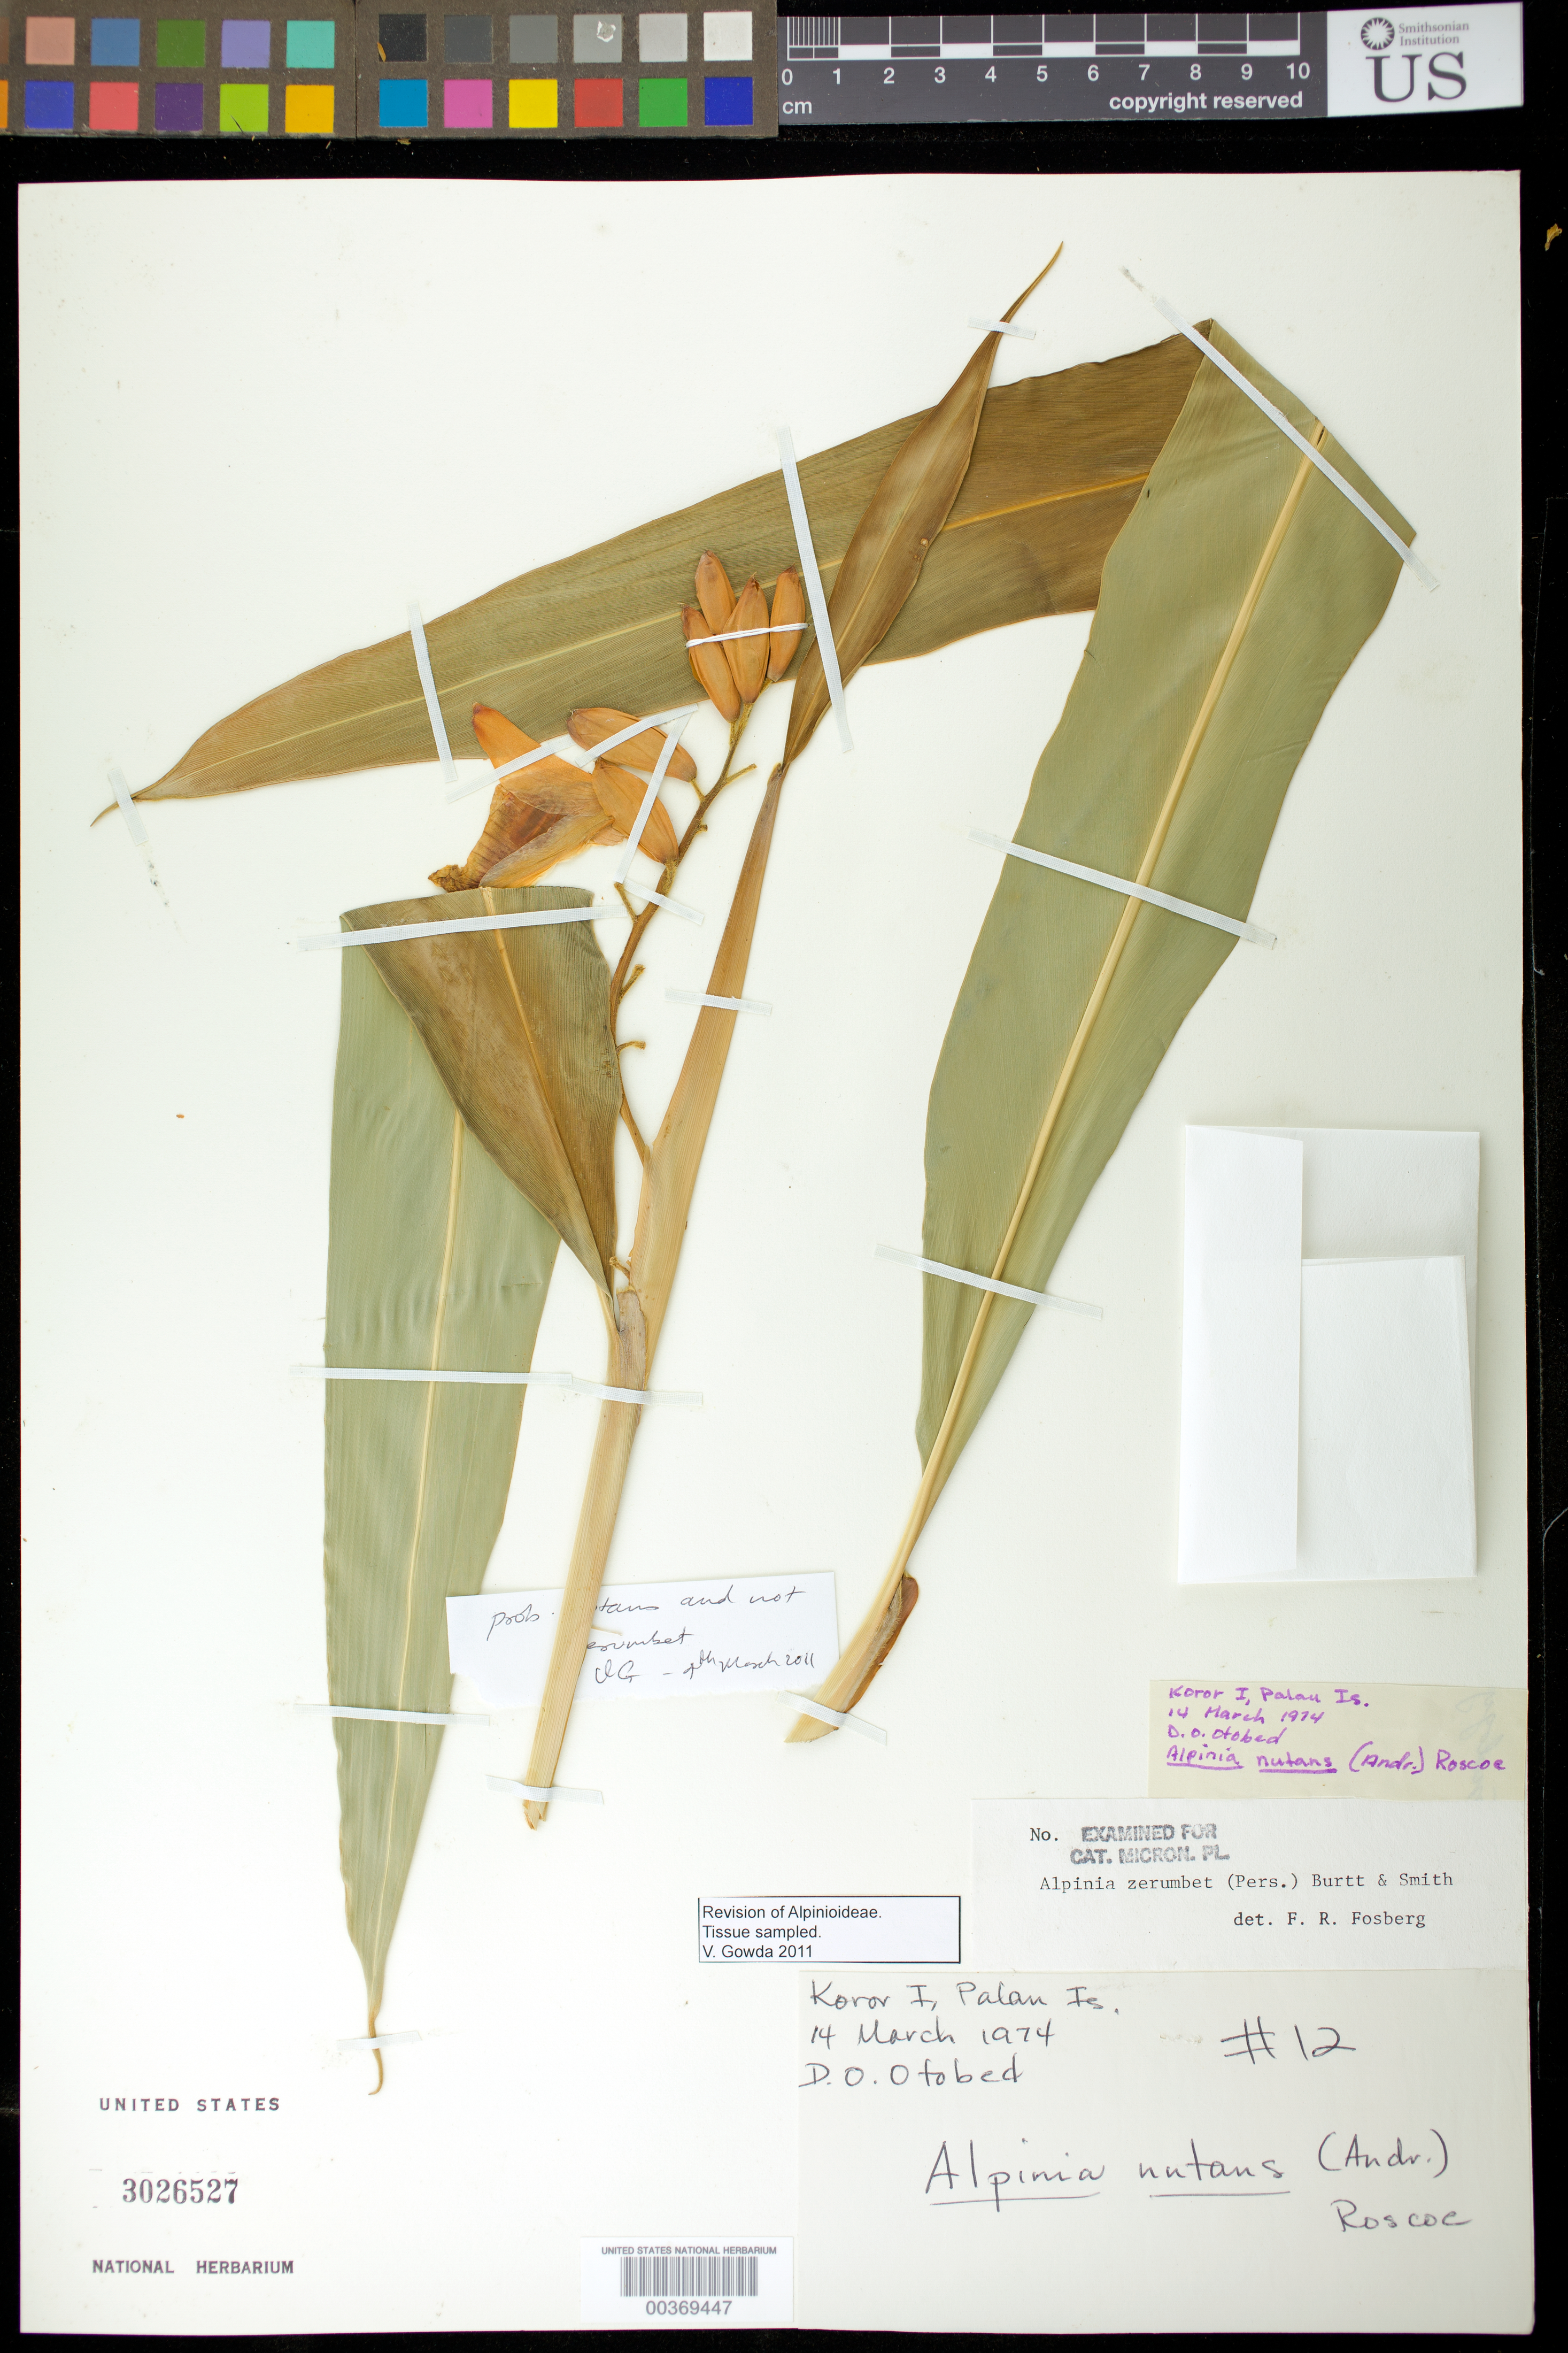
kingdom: Plantae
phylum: Tracheophyta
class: Liliopsida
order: Zingiberales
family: Zingiberaceae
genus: Alpinia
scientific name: Alpinia zerumbet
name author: (Pers.) B.L. Burtt & R.M. Sm.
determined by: Fosberg, F. R.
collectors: D. O. Otobed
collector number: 12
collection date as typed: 14 Mar 1974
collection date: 1974-03-14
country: Palau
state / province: Koror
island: Oreor (Koror)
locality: Koror i., palau is.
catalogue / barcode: US 3026527